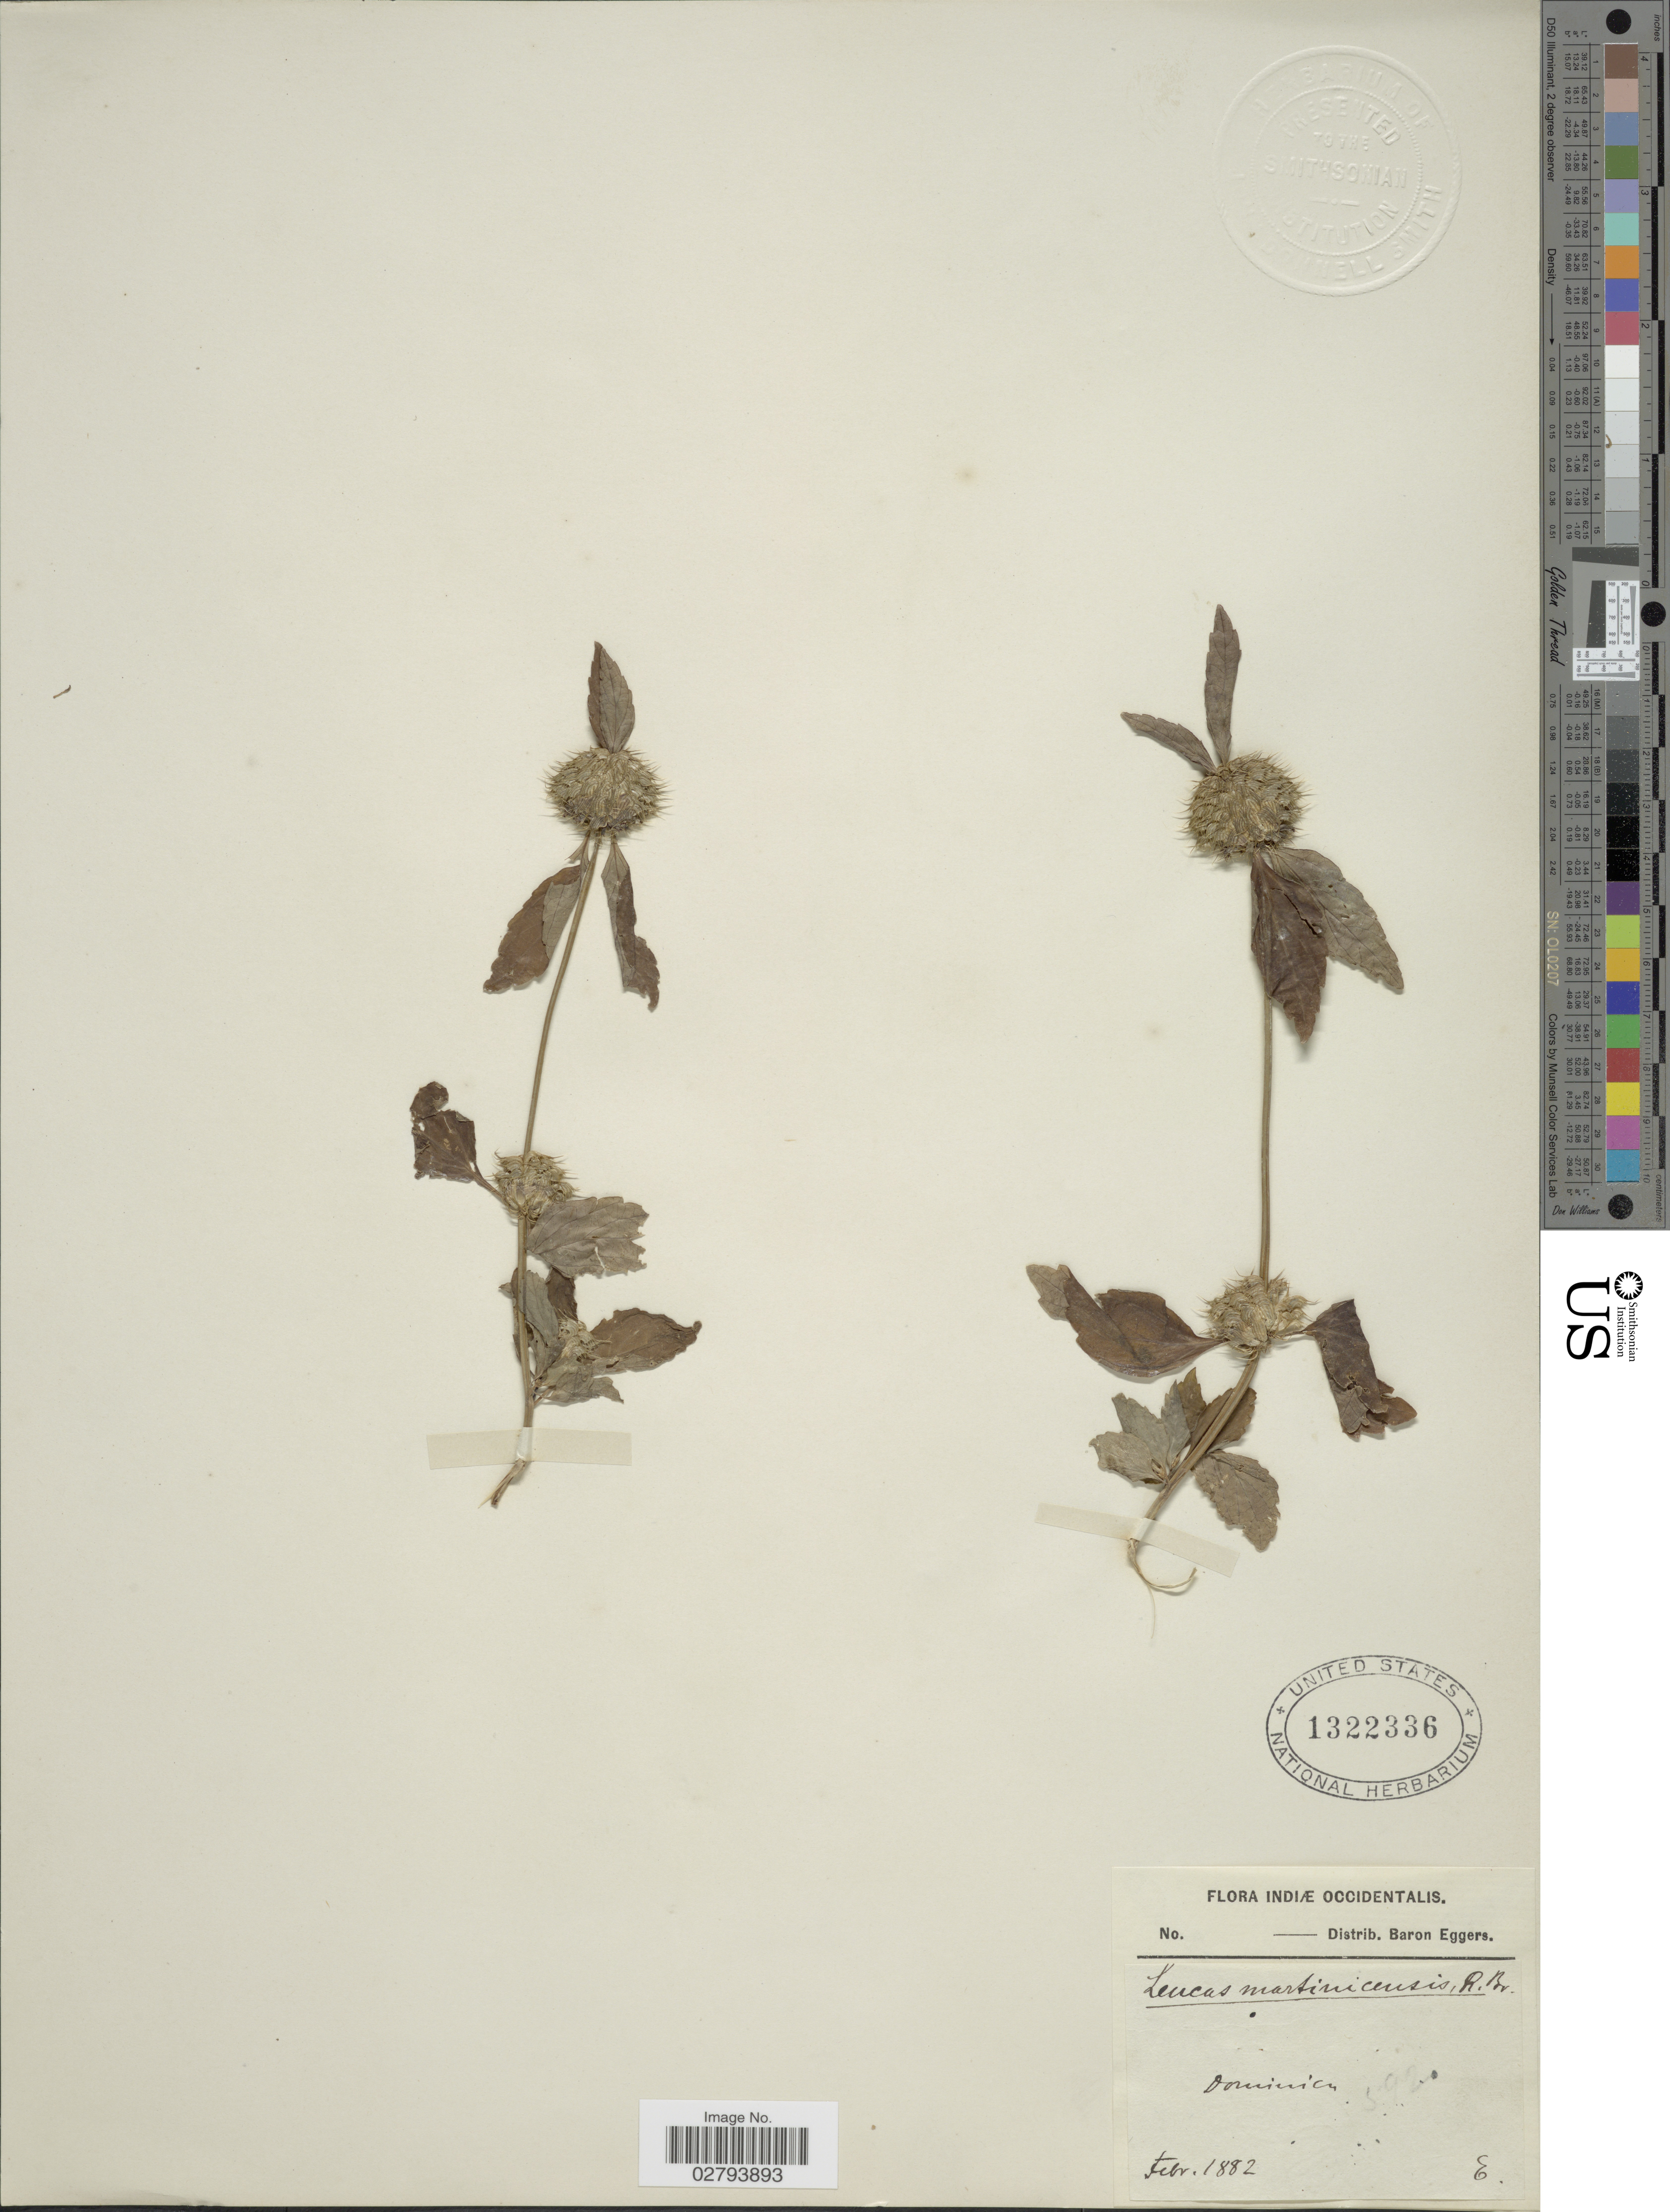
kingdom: Plantae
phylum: Tracheophyta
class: Magnoliopsida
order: Lamiales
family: Lamiaceae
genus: Leucas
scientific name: Leucas martinicensis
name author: (Jacq.) R. Br.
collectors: B. Eggers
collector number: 592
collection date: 1882-02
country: Dominica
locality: Indiæ Occidentalis.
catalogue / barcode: US 1322336